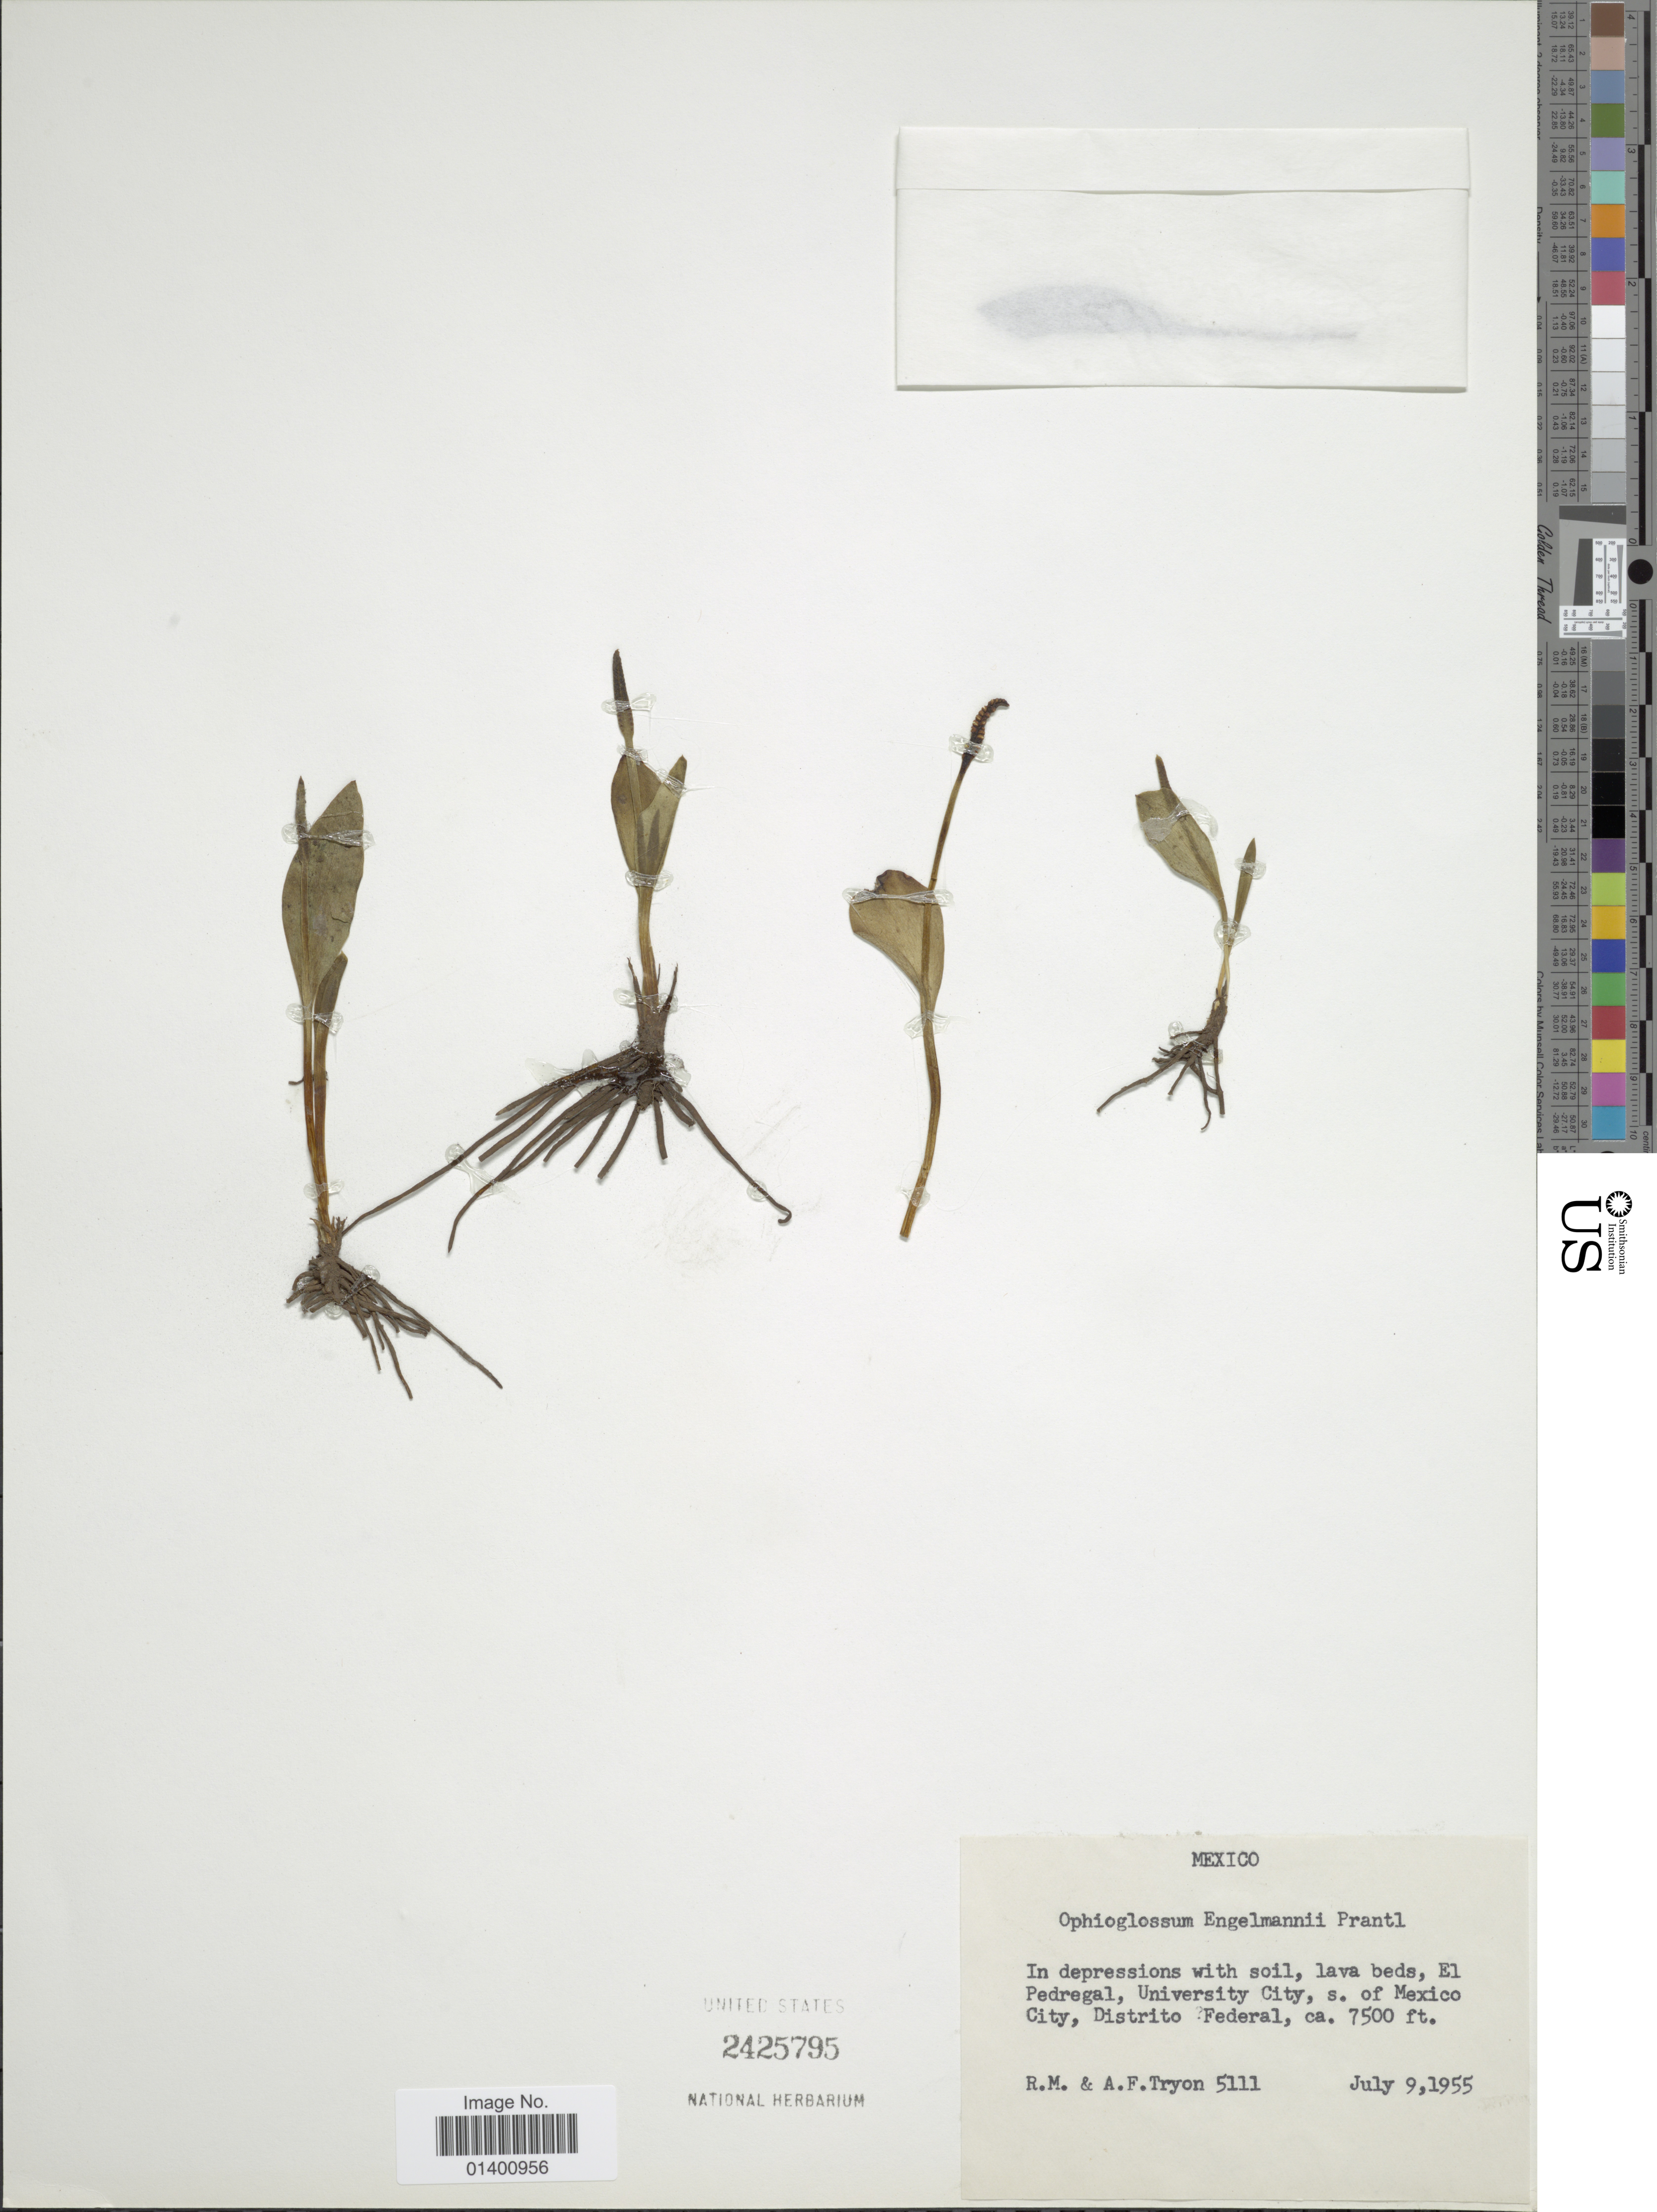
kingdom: Plantae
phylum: Tracheophyta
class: Polypodiopsida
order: Ophioglossales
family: Ophioglossaceae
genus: Ophioglossum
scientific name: Ophioglossum engelmannii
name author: Prantl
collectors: R. M. Tryon & A. F. Tryon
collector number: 5111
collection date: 1955-07-09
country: Mexico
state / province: Distrito Federal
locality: El Pedragal, University City, S. of Mexico City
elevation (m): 2286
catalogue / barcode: US 2425795